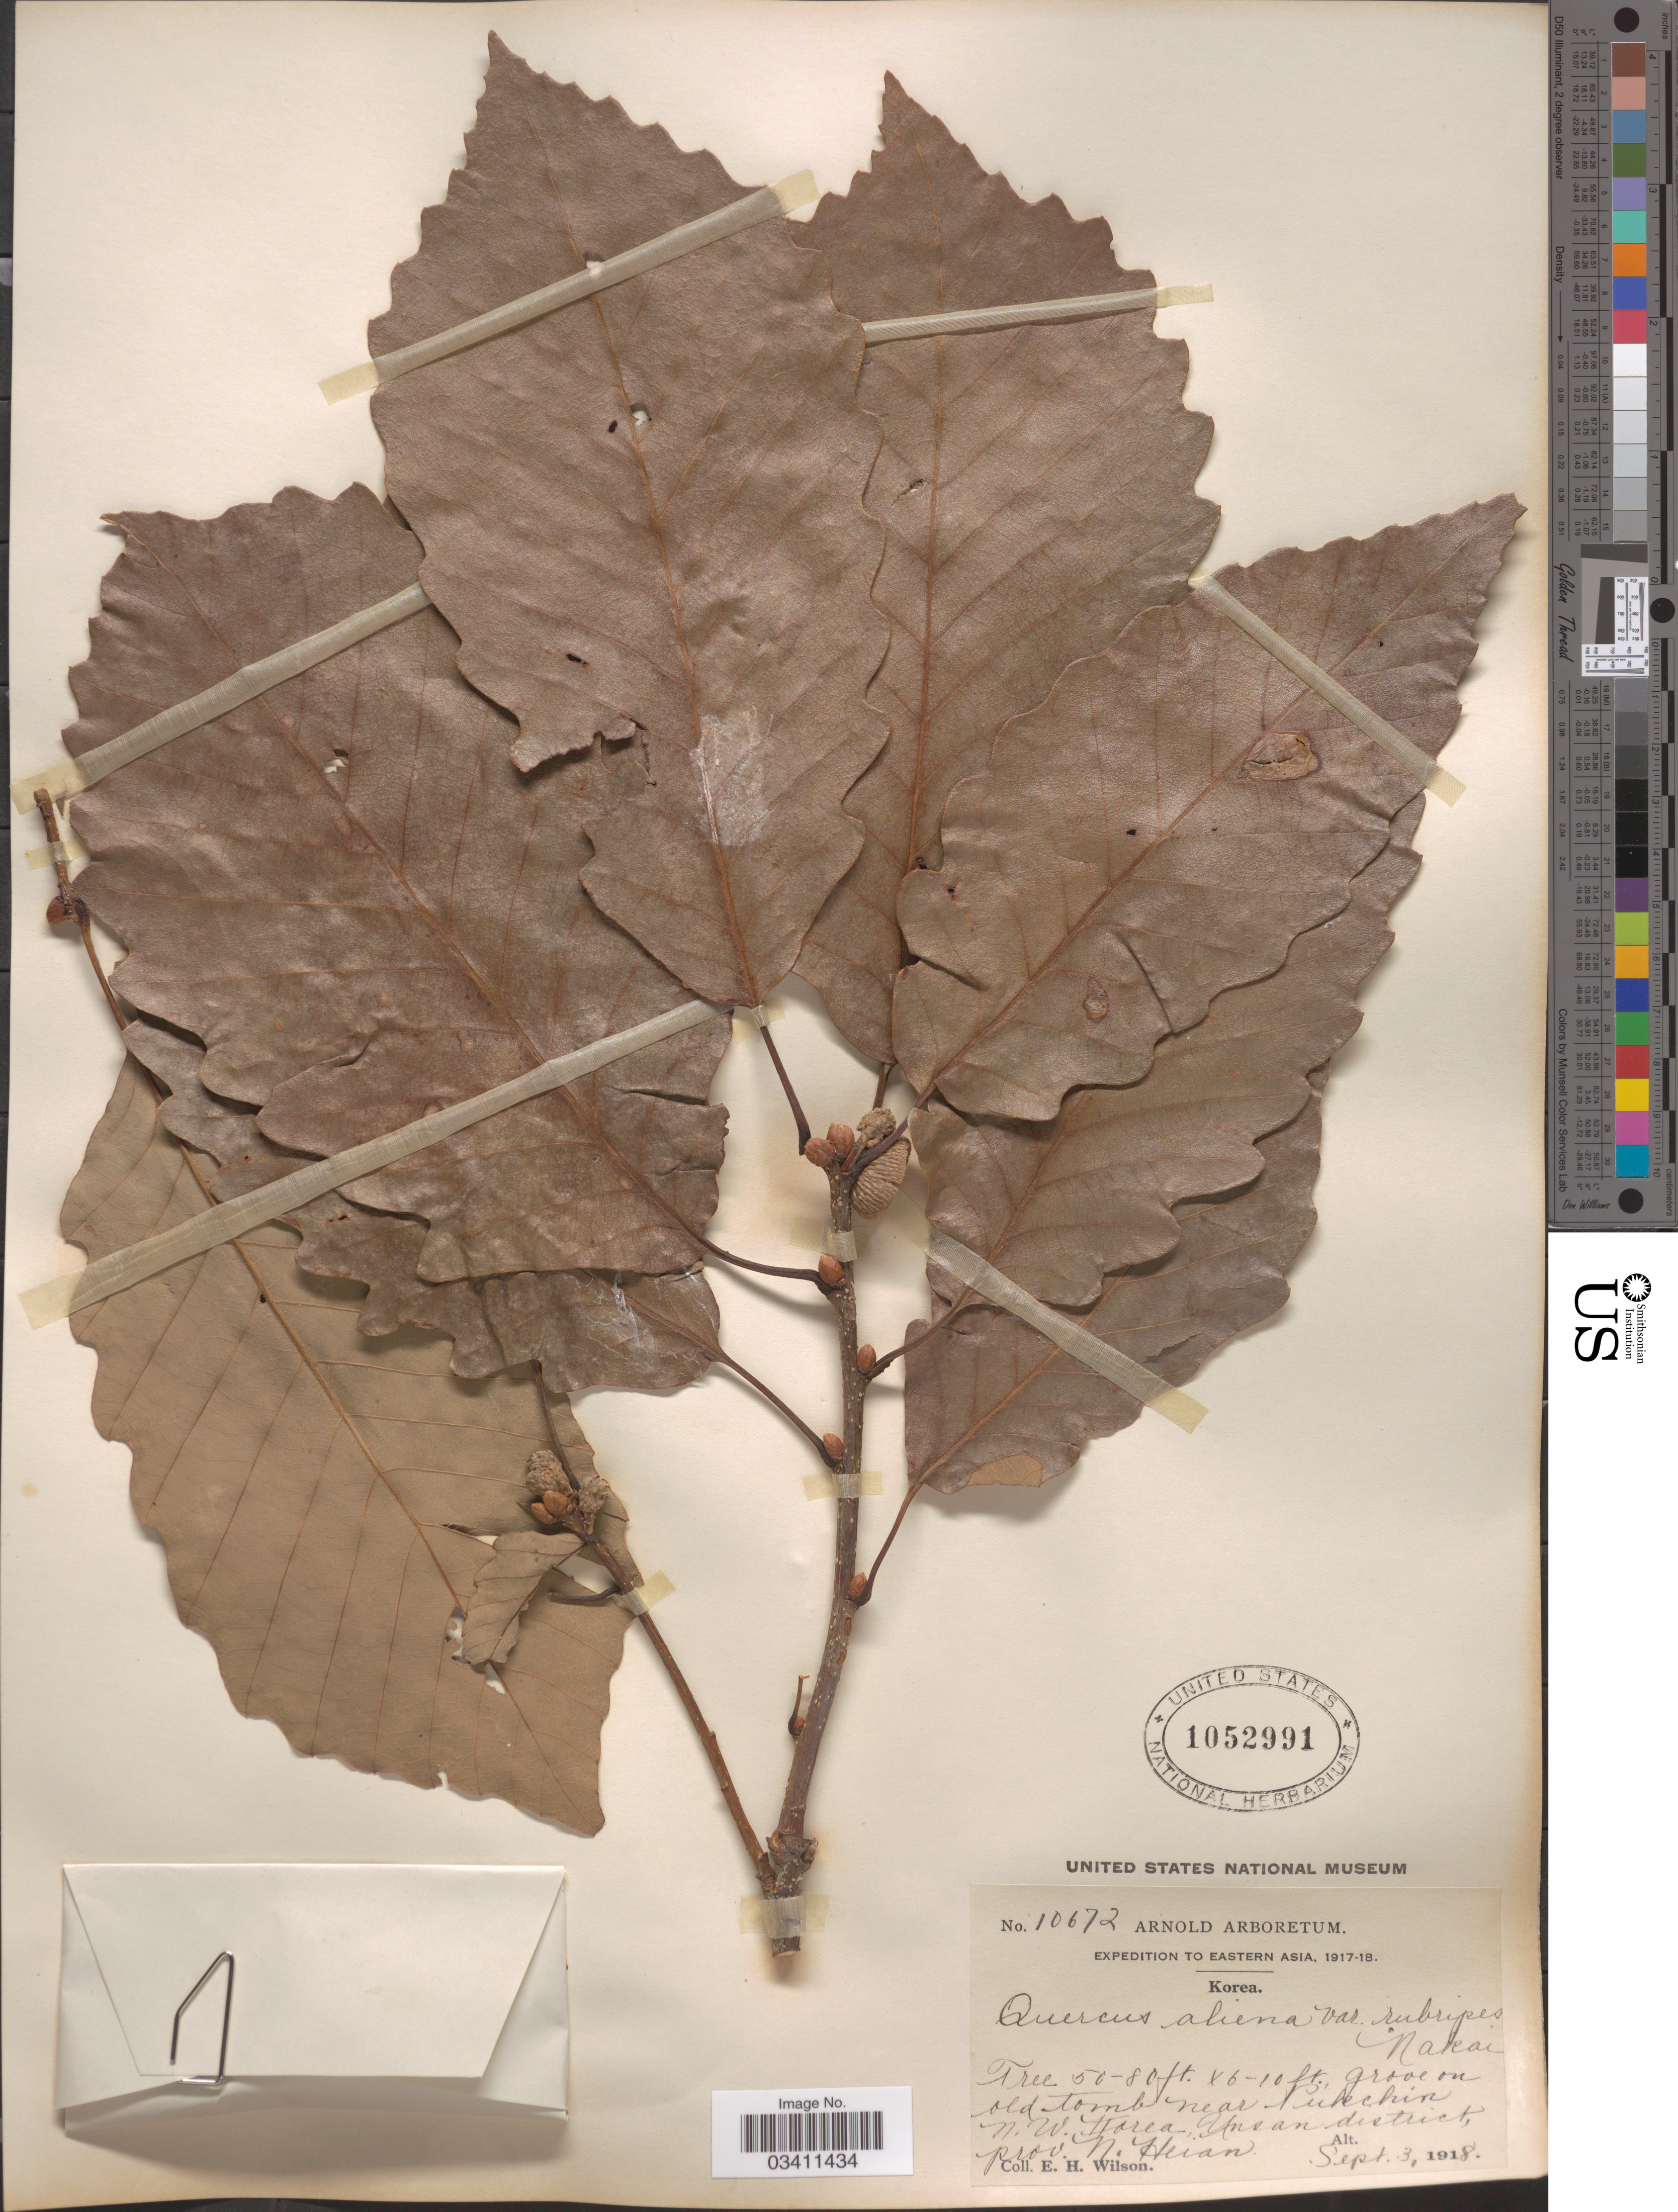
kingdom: Plantae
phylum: Tracheophyta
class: Magnoliopsida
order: Fagales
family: Fagaceae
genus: Quercus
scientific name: Quercus aliena var. rubripes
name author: Nakai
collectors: E. Wilson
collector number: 10672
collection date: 1918-09-03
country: North Korea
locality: Grove on old tomb near Pukchin N. W. Korea, Unsan district, prov. N. Heian.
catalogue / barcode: US 1052991